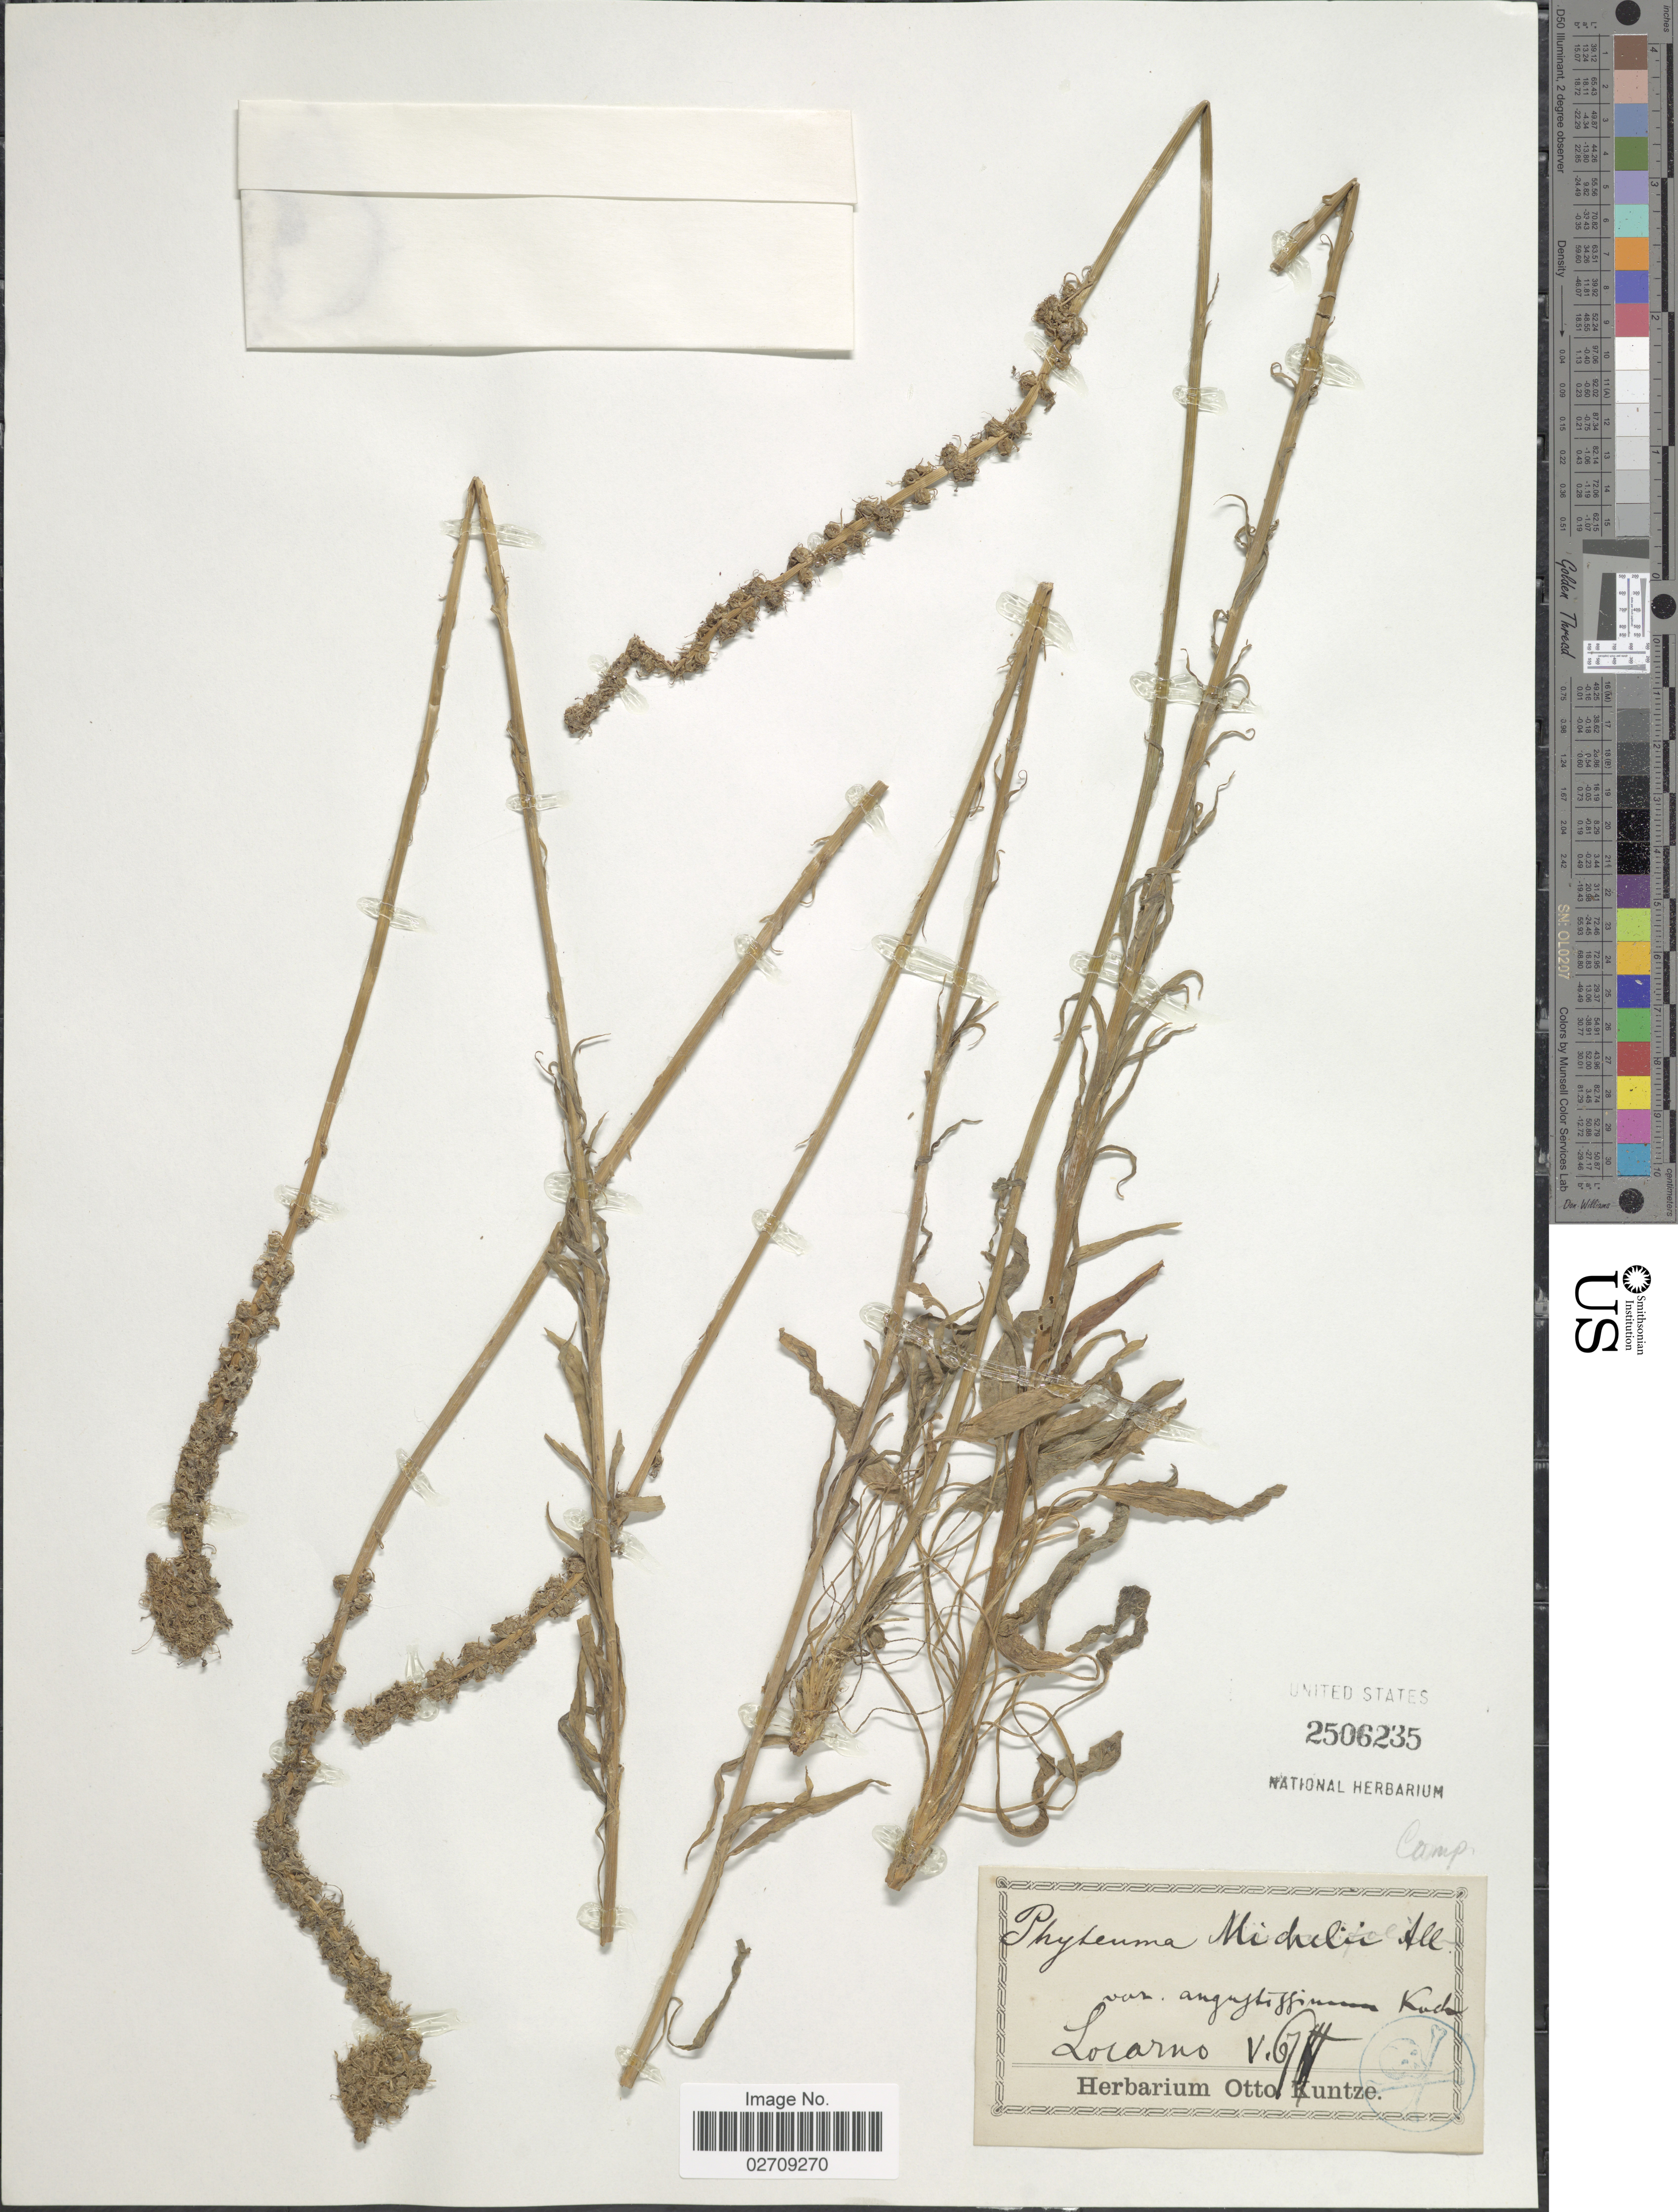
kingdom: Plantae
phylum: Tracheophyta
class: Magnoliopsida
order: Asterales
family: Campanulaceae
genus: Phyteuma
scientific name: Phyteuma michelii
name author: All.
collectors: ex herb. Otto Kuntze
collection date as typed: Transcribed d/m/y: /5/67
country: Switzerland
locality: Locarno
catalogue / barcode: US 2506235